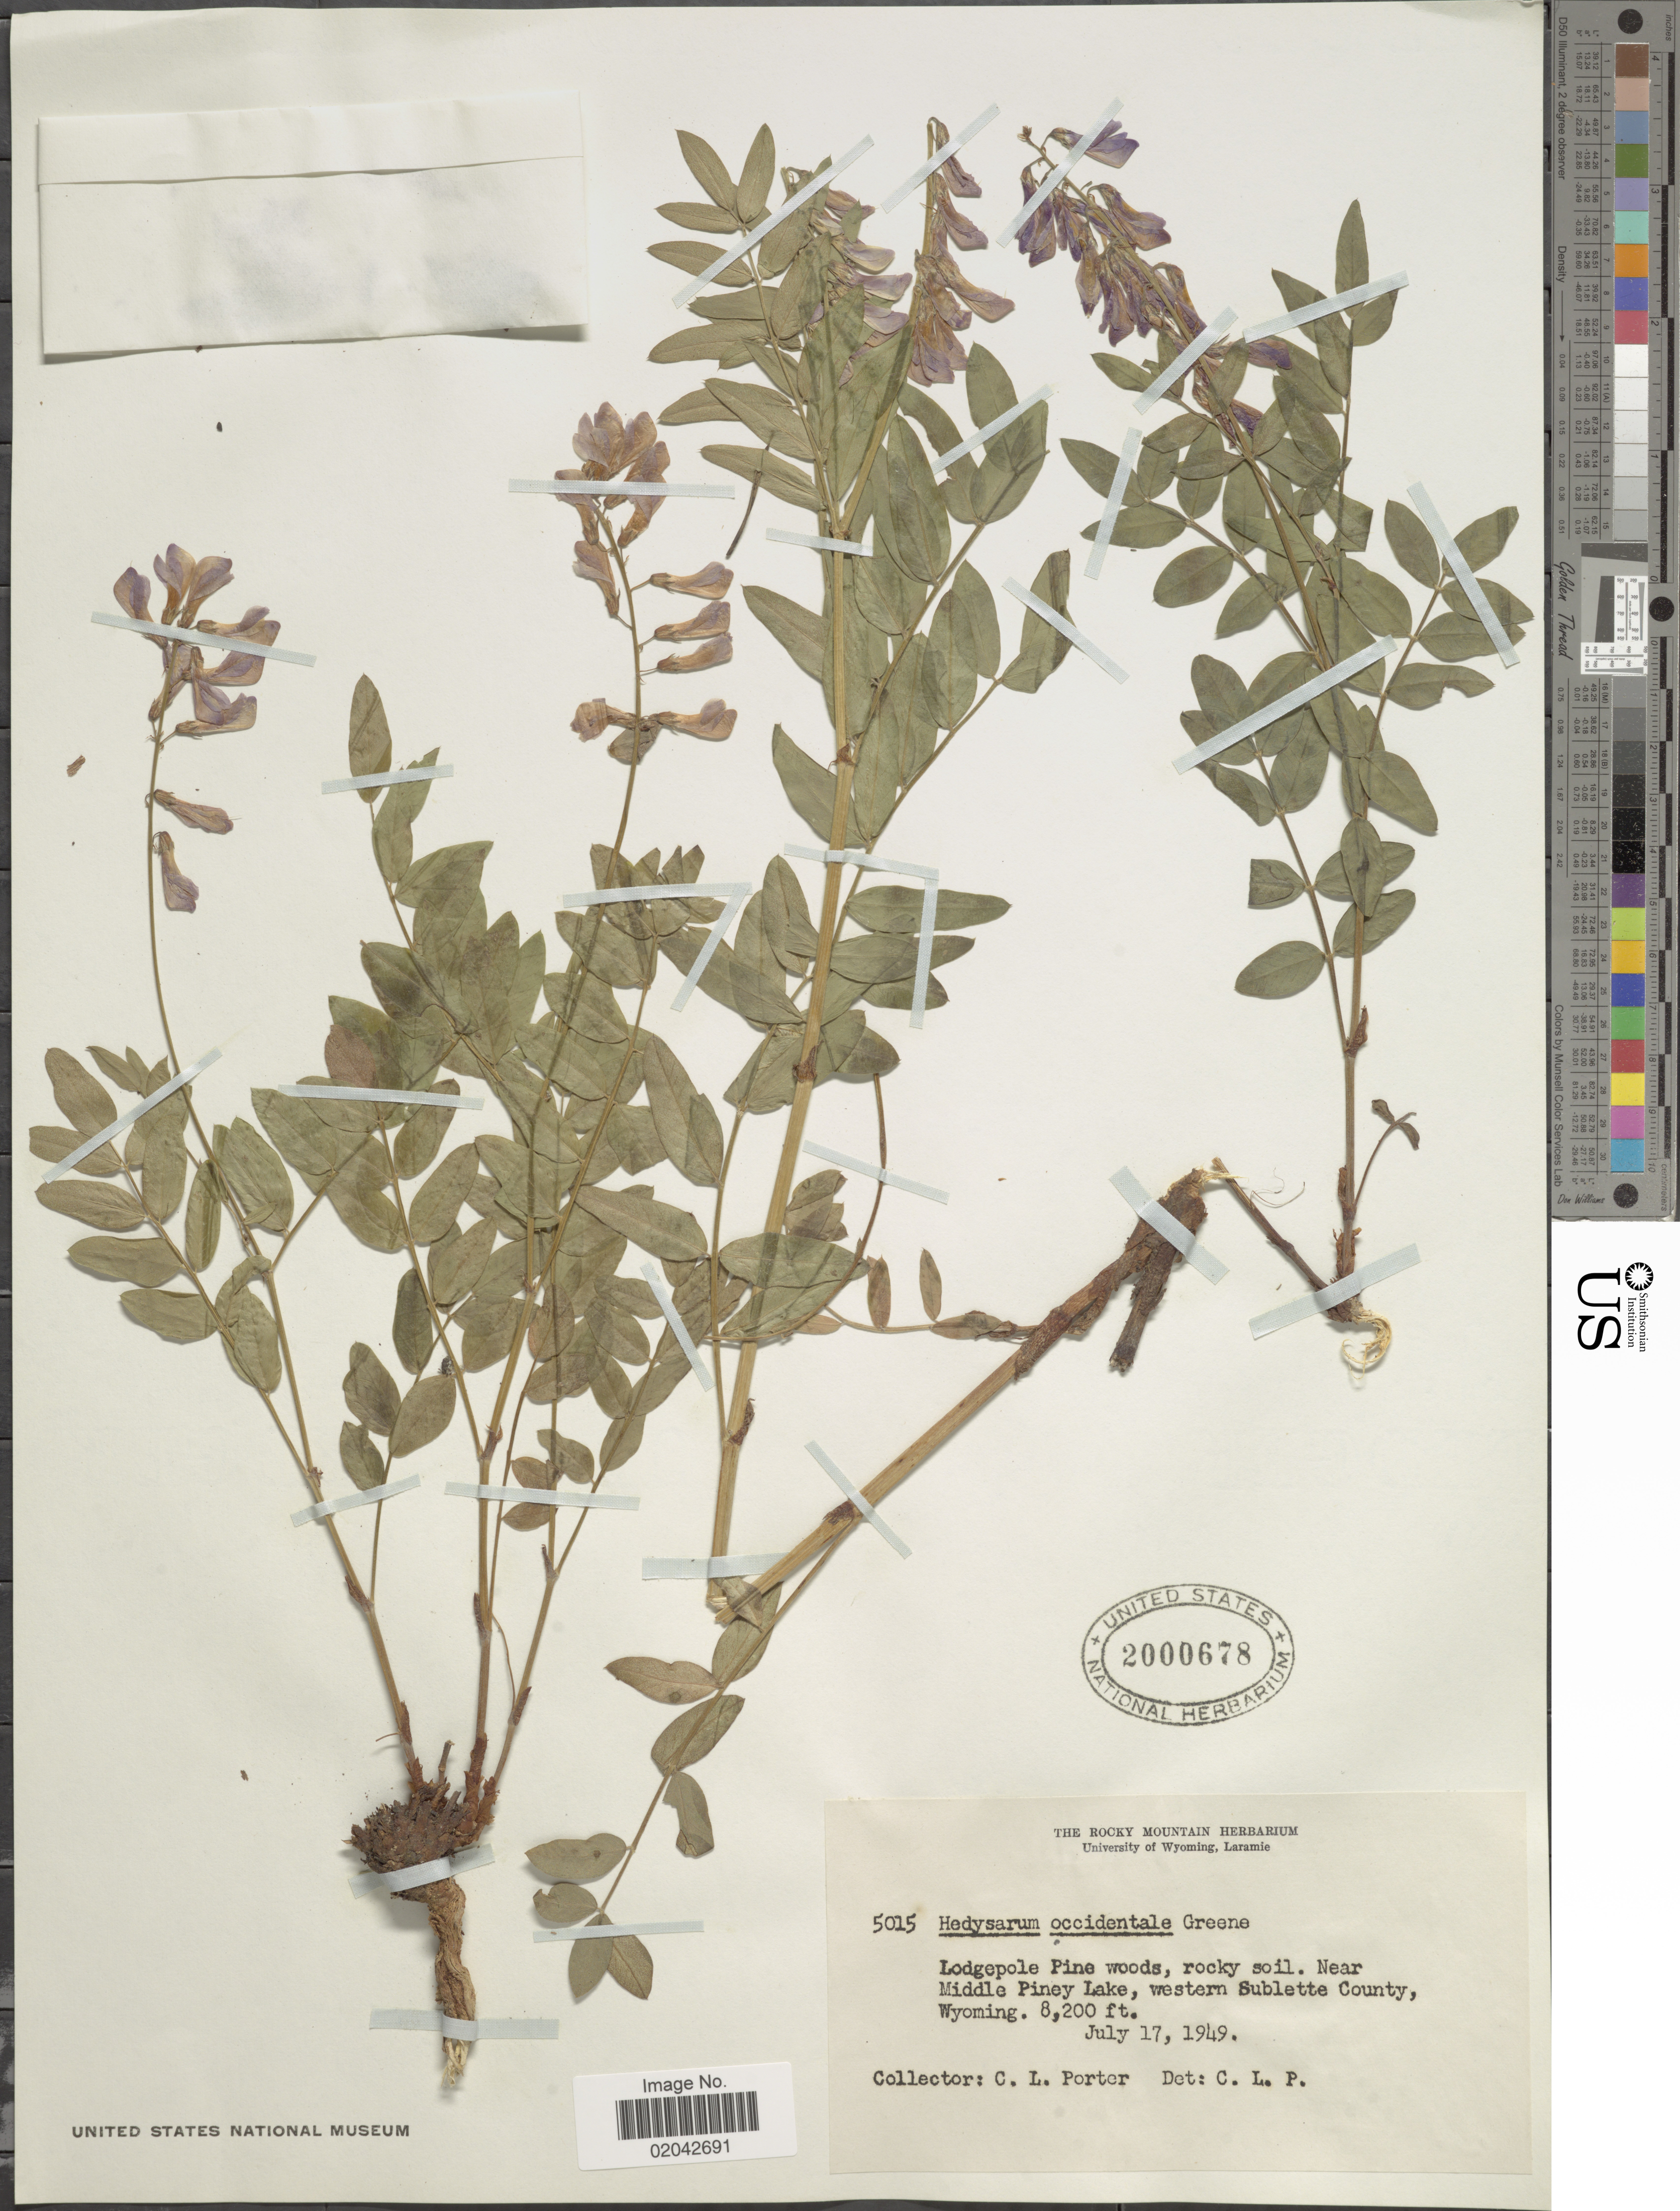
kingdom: Plantae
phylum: Tracheophyta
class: Magnoliopsida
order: Fabales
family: Fabaceae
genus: Hedysarum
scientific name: Hedysarum occidentale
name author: Greene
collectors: C. L. Porter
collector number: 5015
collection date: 1949-07-17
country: United States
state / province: Wyoming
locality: Lodepole Pine woods, near Middel Piney lake, western Sublette County.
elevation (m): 2499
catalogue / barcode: US 2000678